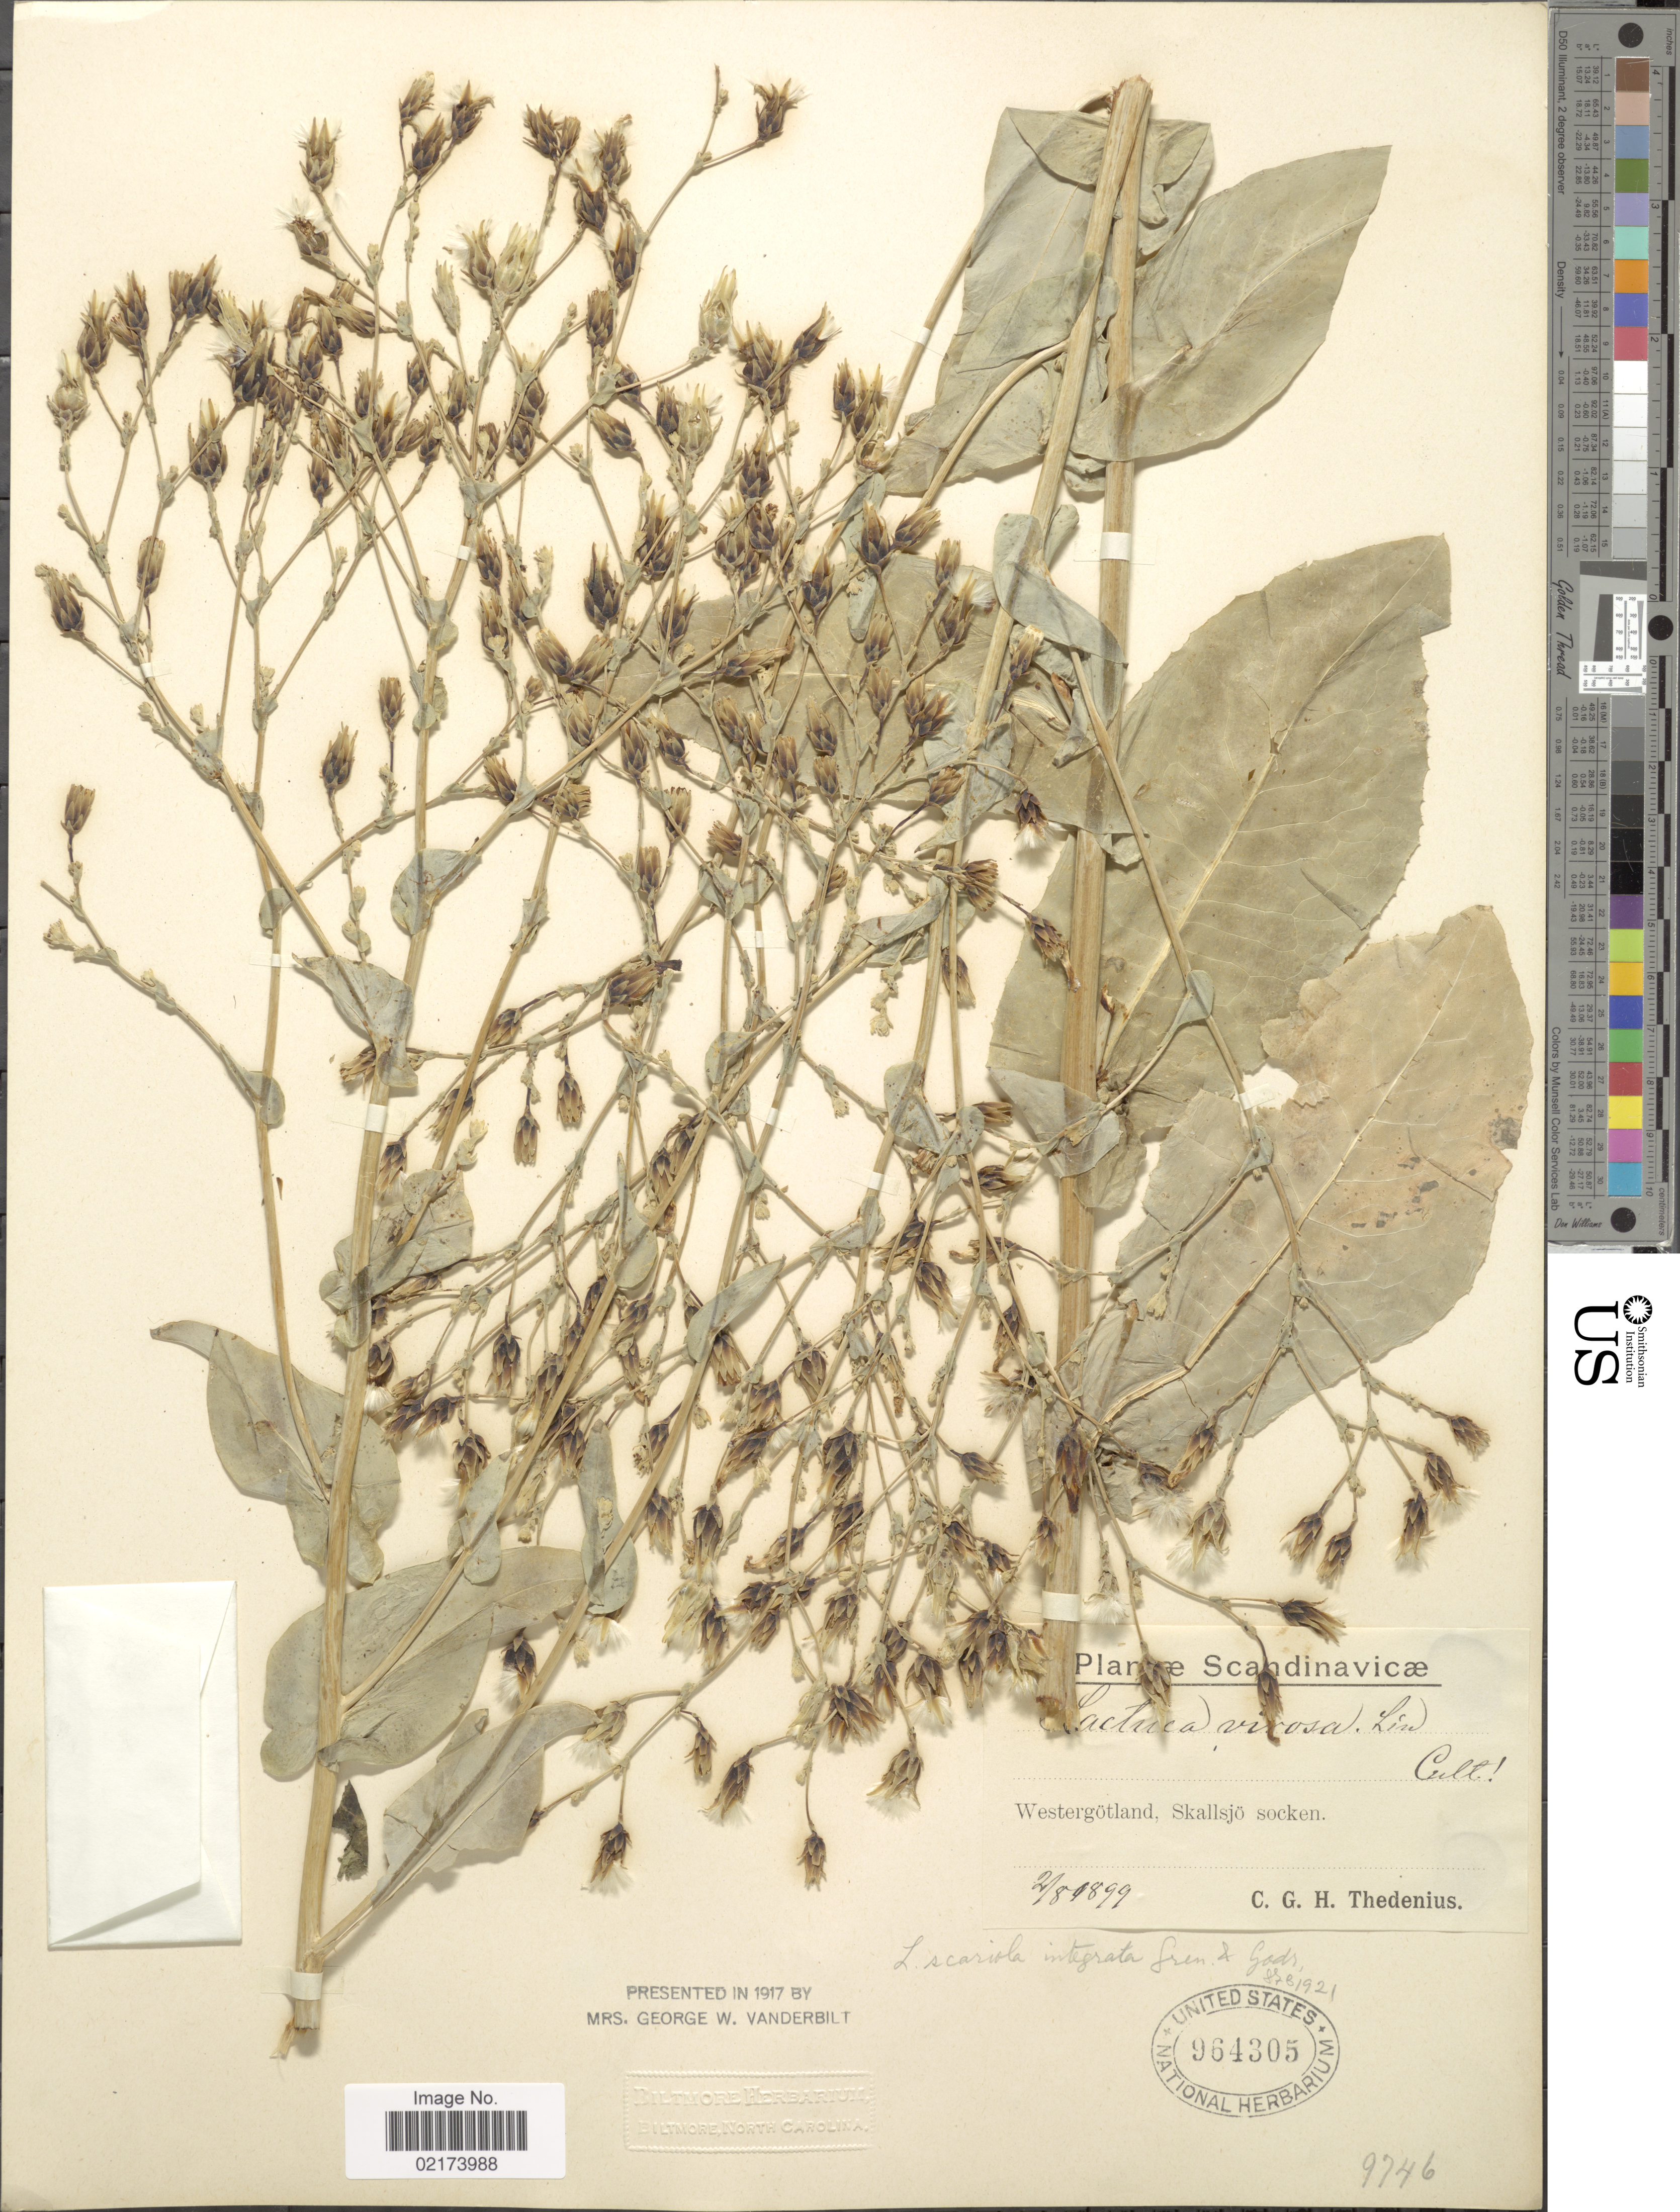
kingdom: Plantae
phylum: Tracheophyta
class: Magnoliopsida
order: Asterales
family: Asteraceae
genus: Lactuca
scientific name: Lactuca serriola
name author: L.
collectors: C. Thedenius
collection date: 1899-08-02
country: Sweden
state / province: Västra Götaland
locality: Sca [illegible text]dinavicae, Westergotland, Skallsjo socken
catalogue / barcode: US 964305